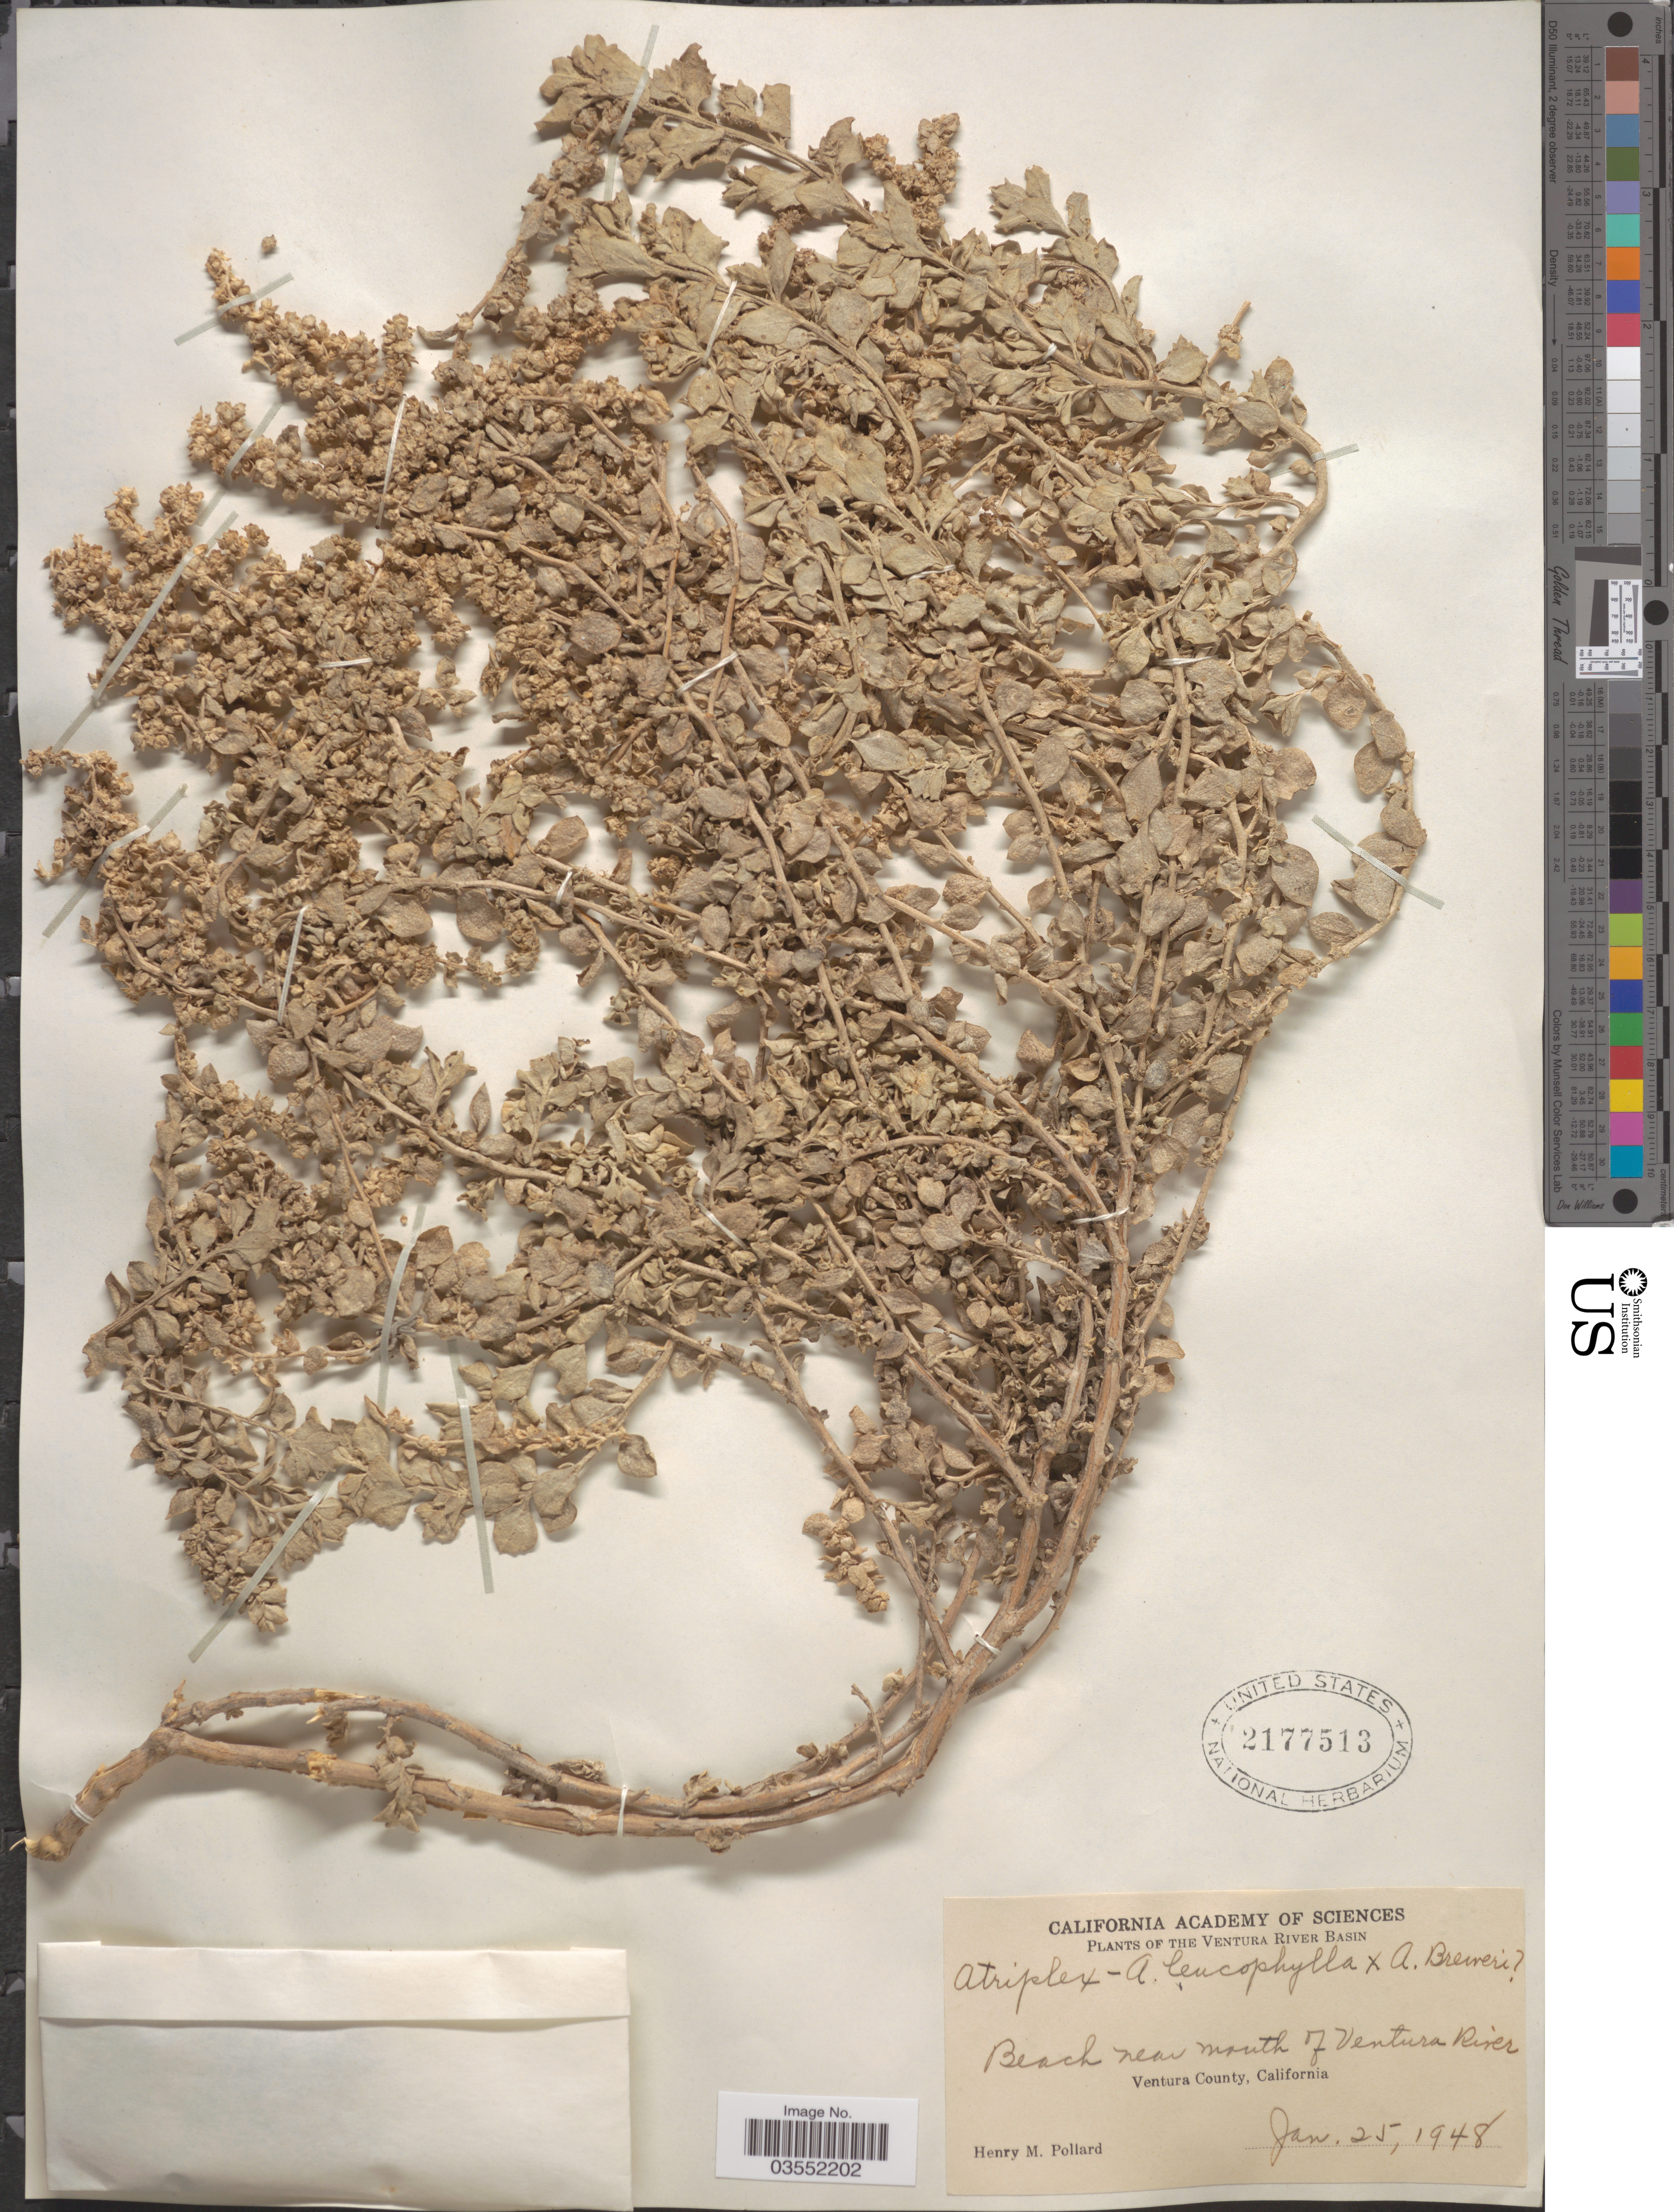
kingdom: Plantae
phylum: Tracheophyta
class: Magnoliopsida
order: Caryophyllales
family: Amaranthaceae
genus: Atriplex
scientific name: Atriplex leucophylla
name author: (Moq.) D. Dietr.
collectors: H. M. Pollard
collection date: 1948-01-25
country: United States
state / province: California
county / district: Ventura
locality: The Ventura River Basin. Beach near mouth of Ventura River. Ventura County.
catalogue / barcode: US 2177513